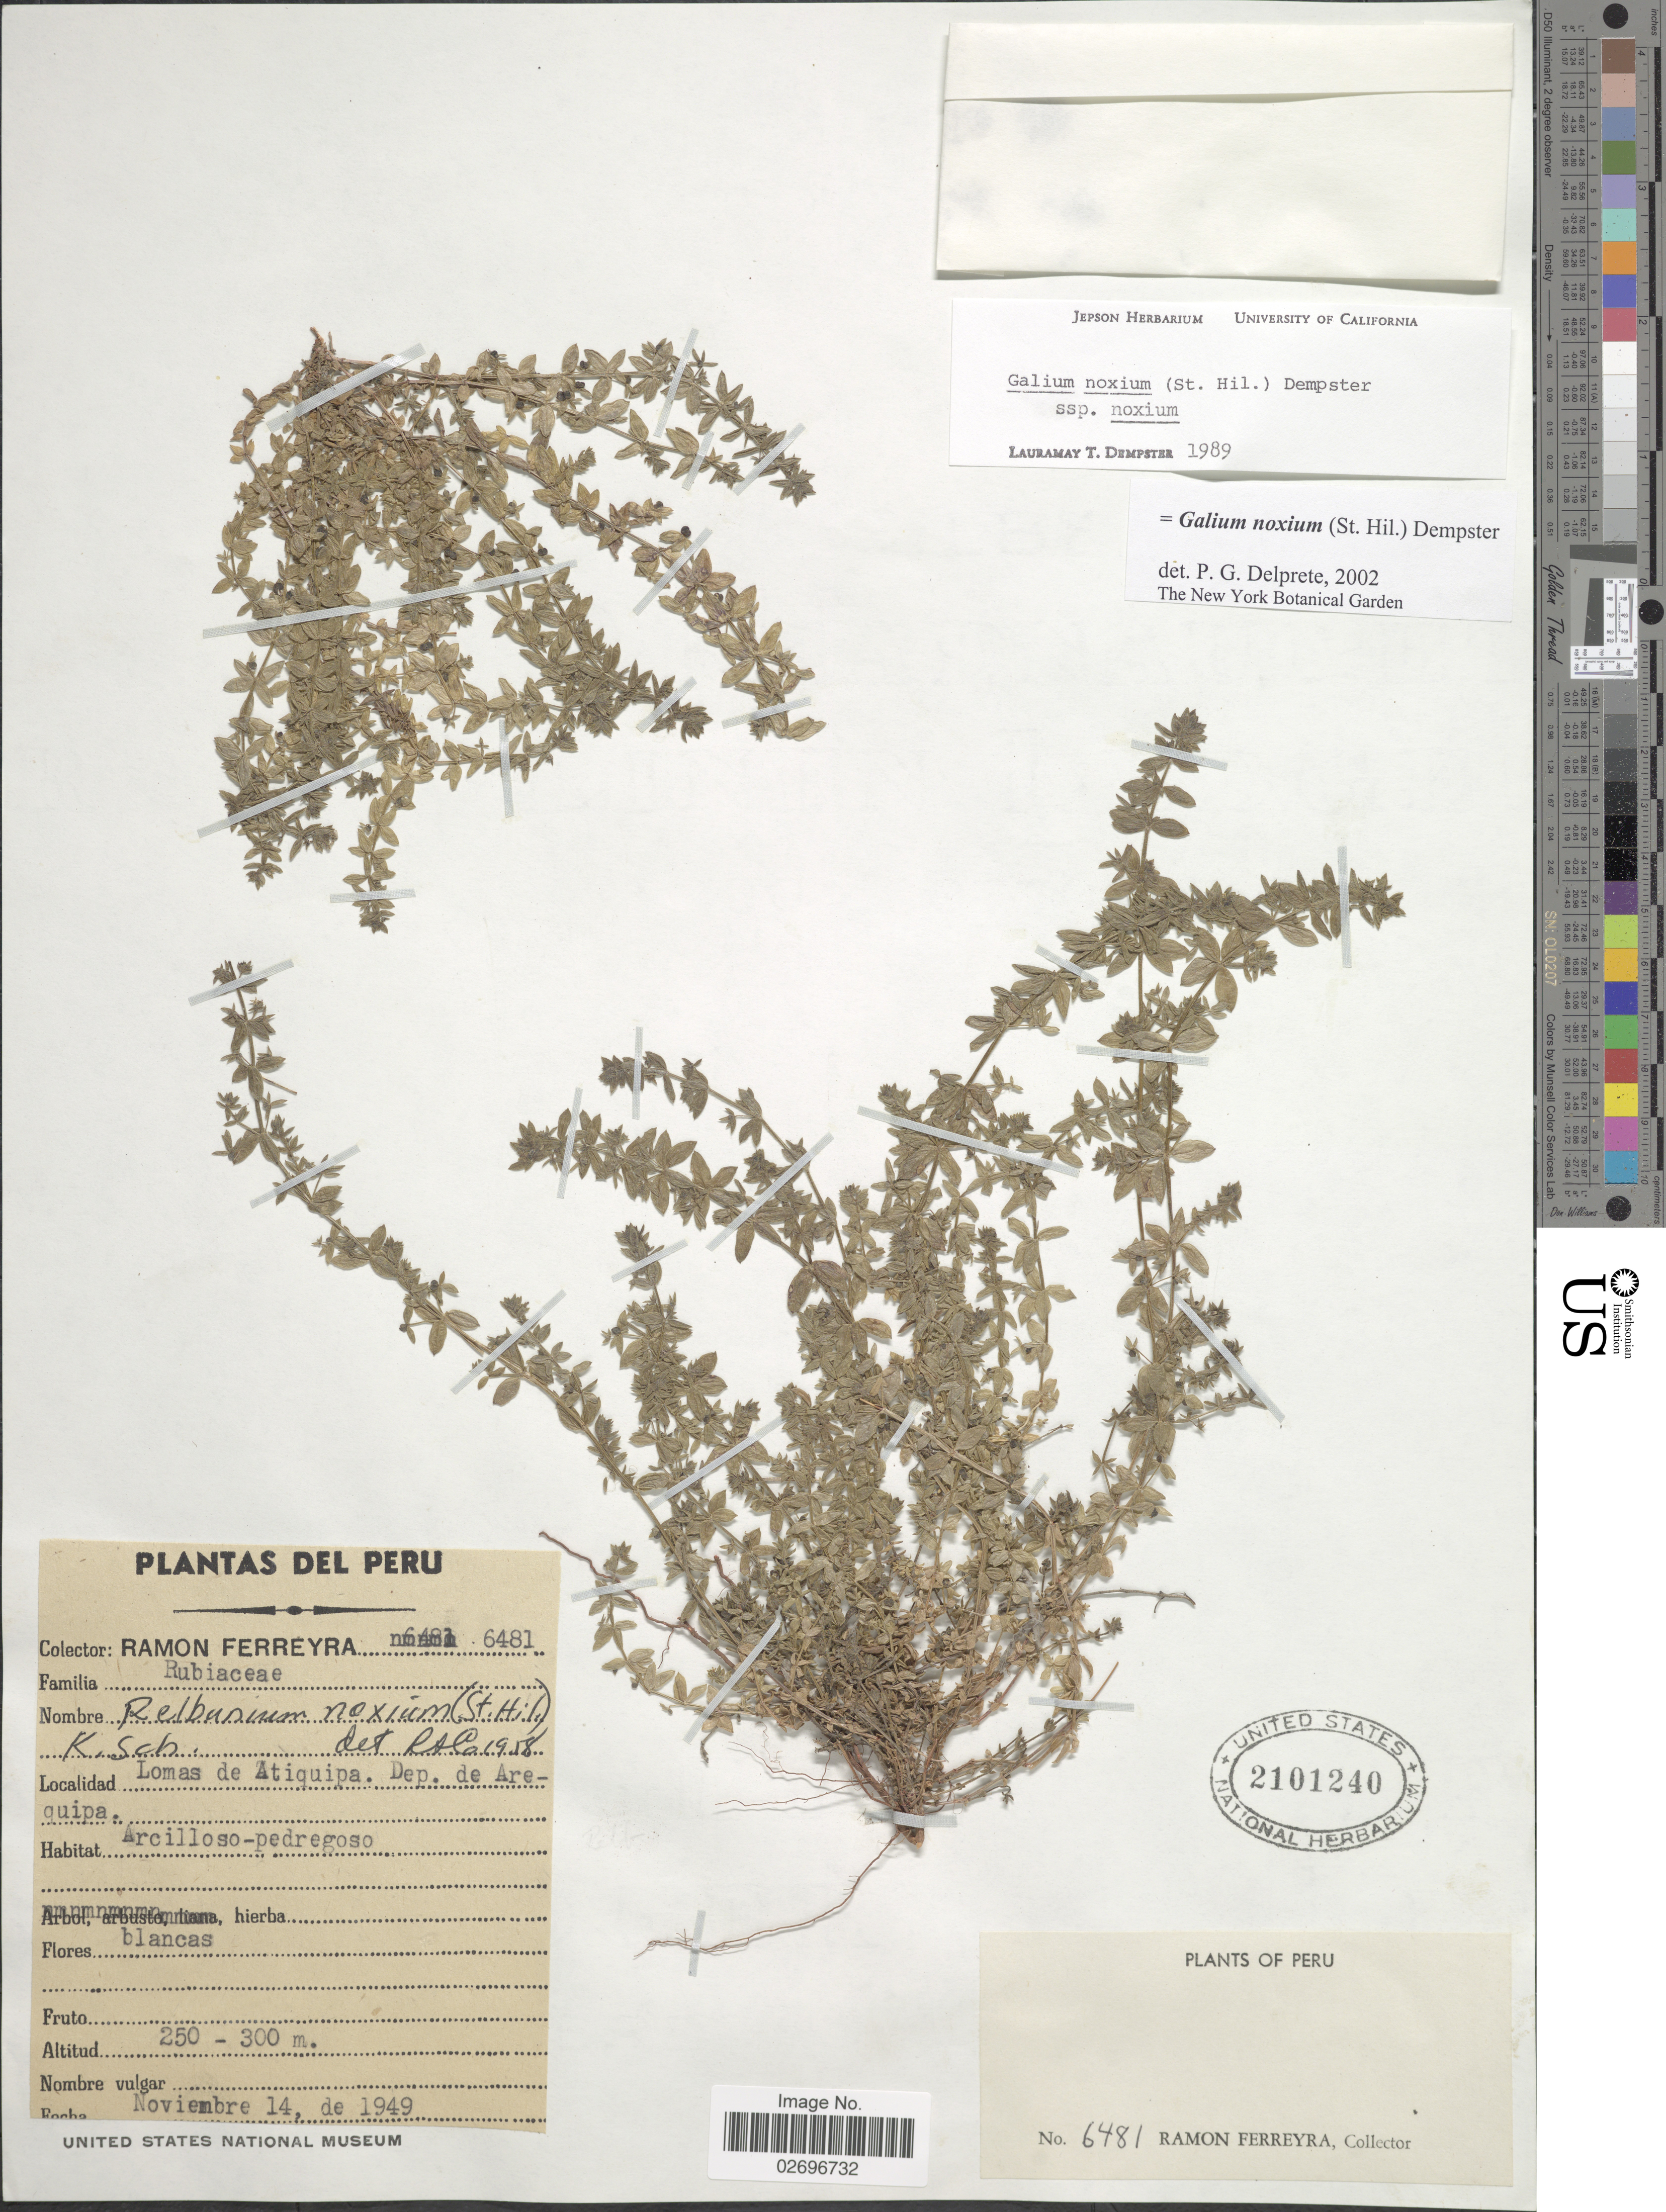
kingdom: Plantae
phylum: Tracheophyta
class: Magnoliopsida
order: Gentianales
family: Rubiaceae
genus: Galium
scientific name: Galium noxium subsp. noxium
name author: (A. St.-Hil.) Dempster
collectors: R. A. Ferreyra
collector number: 6481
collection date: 1949-11-14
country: Peru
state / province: Arequipa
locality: Lomas de Atiquipa. Dep de Arequipa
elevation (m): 250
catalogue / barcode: US 2101240